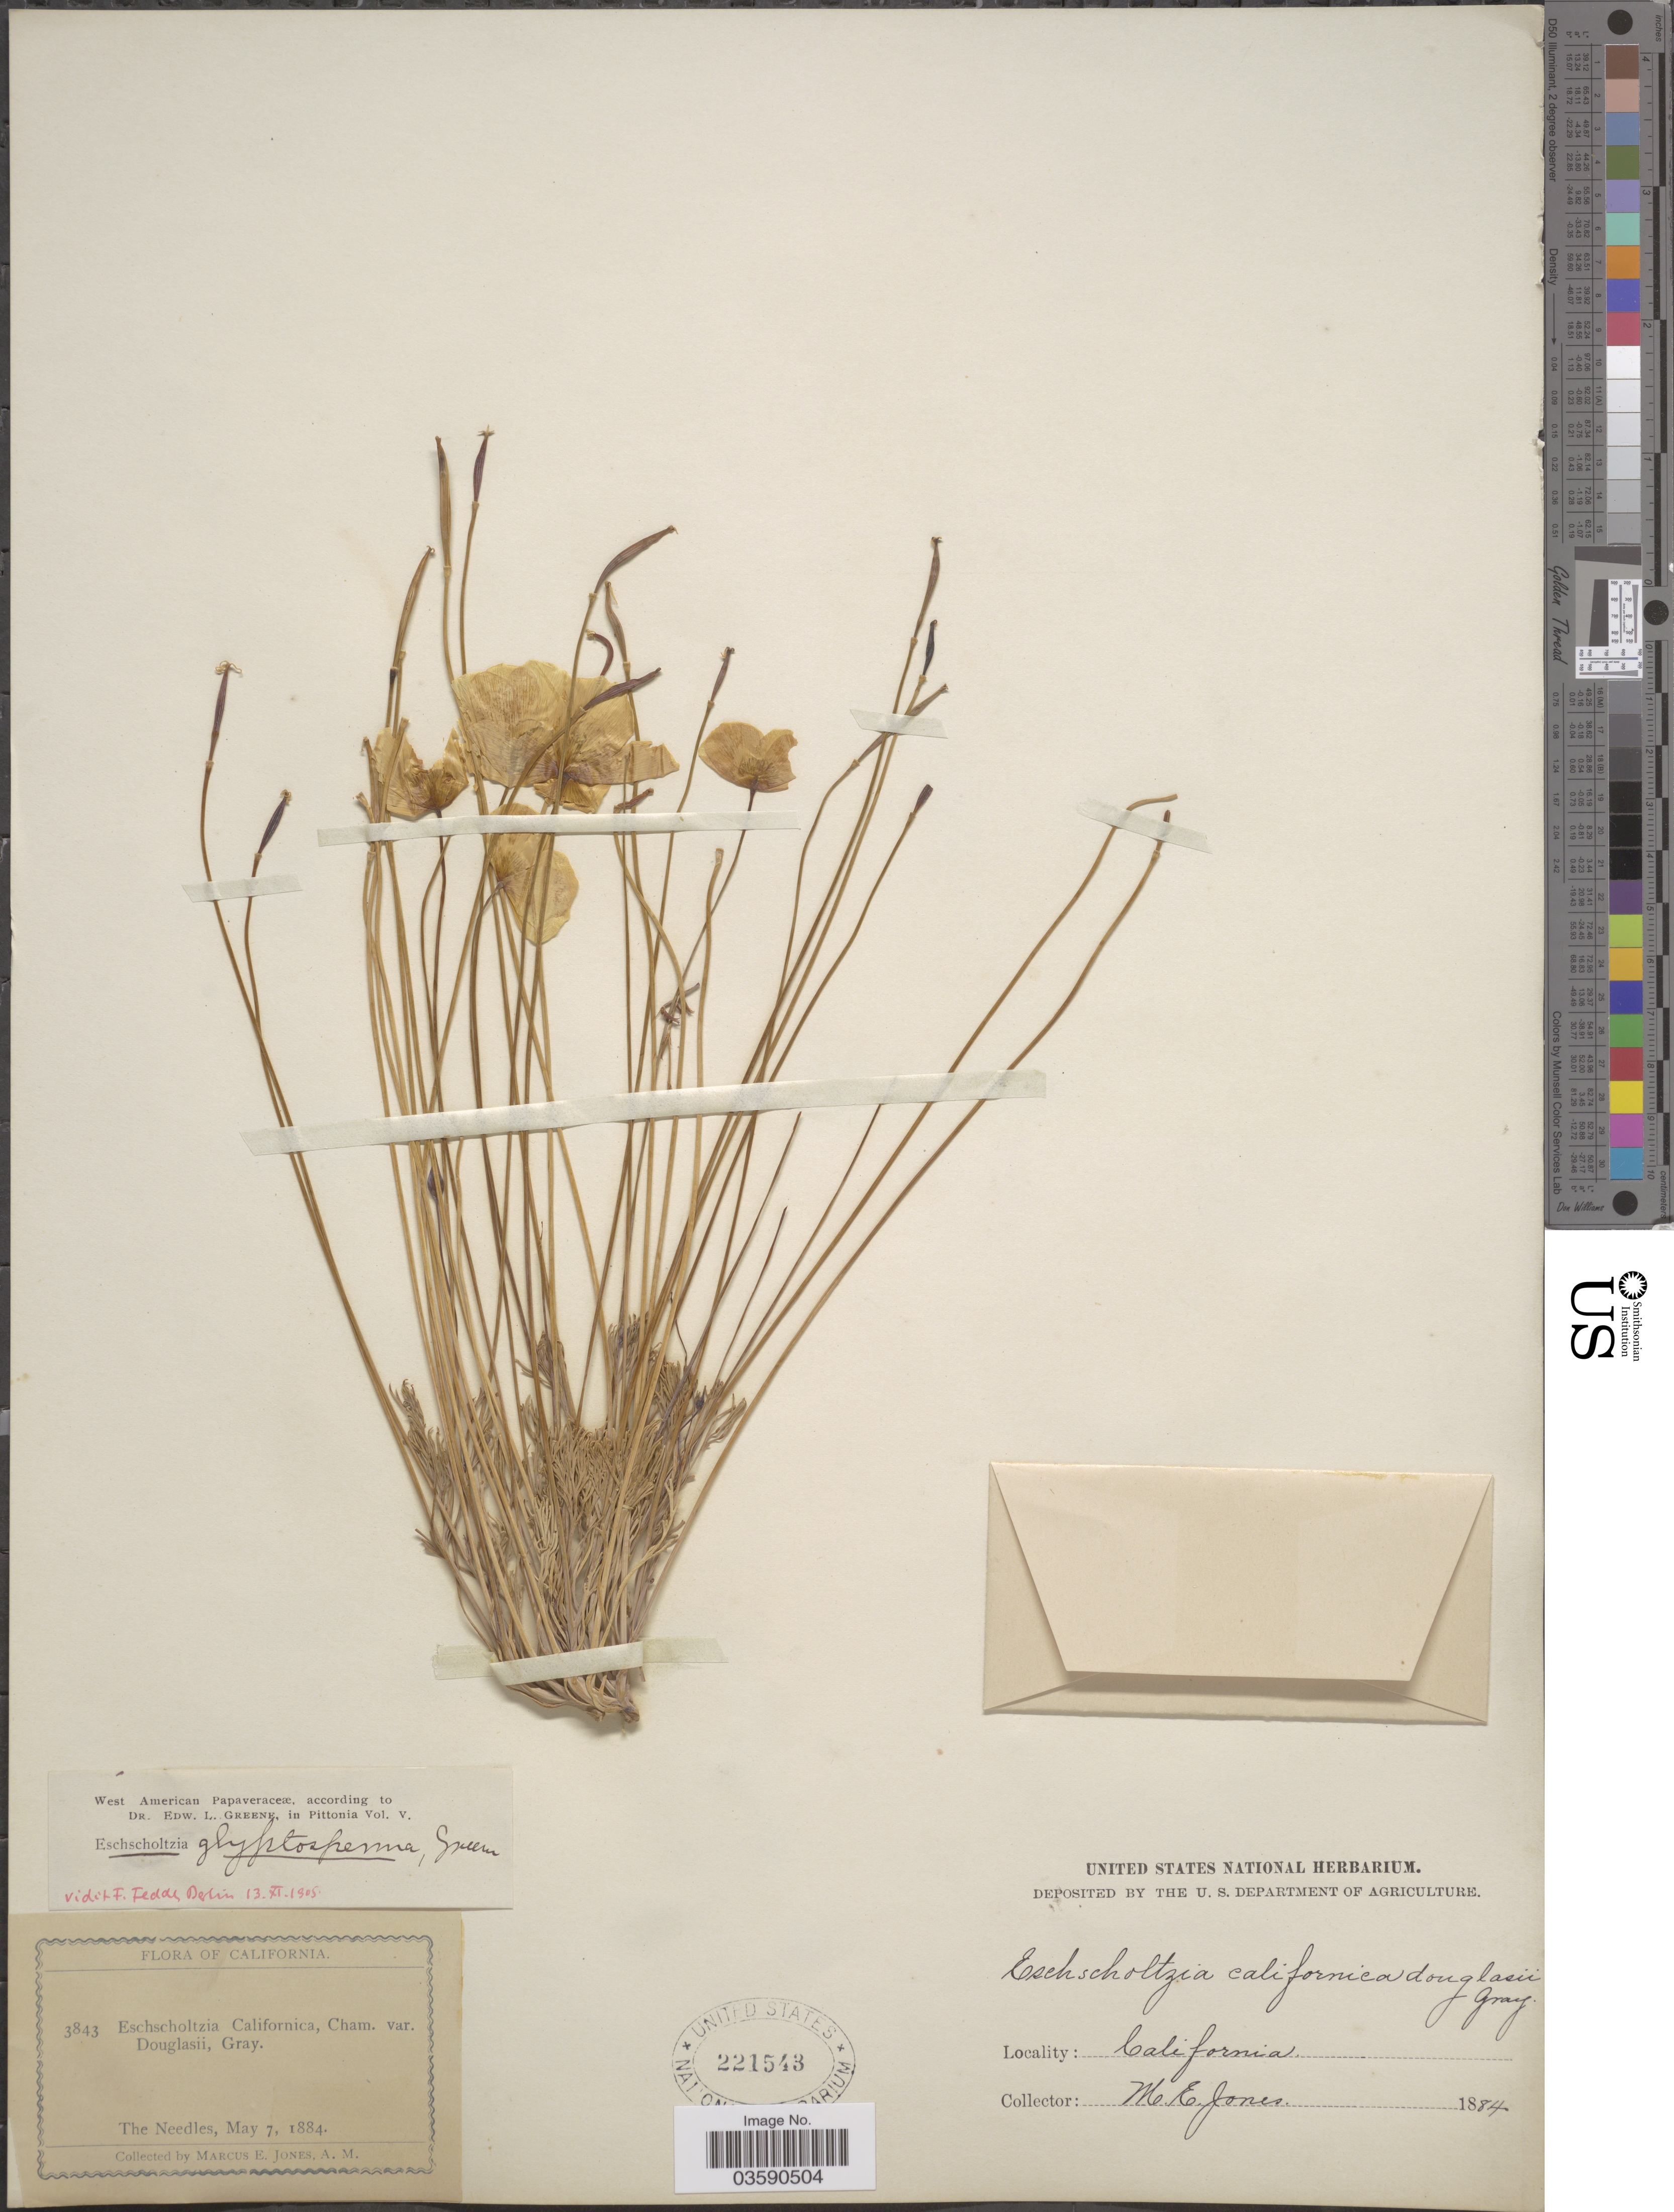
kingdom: Plantae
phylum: Tracheophyta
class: Magnoliopsida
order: Ranunculales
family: Papaveraceae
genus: Eschscholzia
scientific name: Eschscholzia glyptosperma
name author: Greene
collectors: M. E. Jones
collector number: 3843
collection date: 1884-05-07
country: United States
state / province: California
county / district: San Bernardino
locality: The Needles.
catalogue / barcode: US 221543